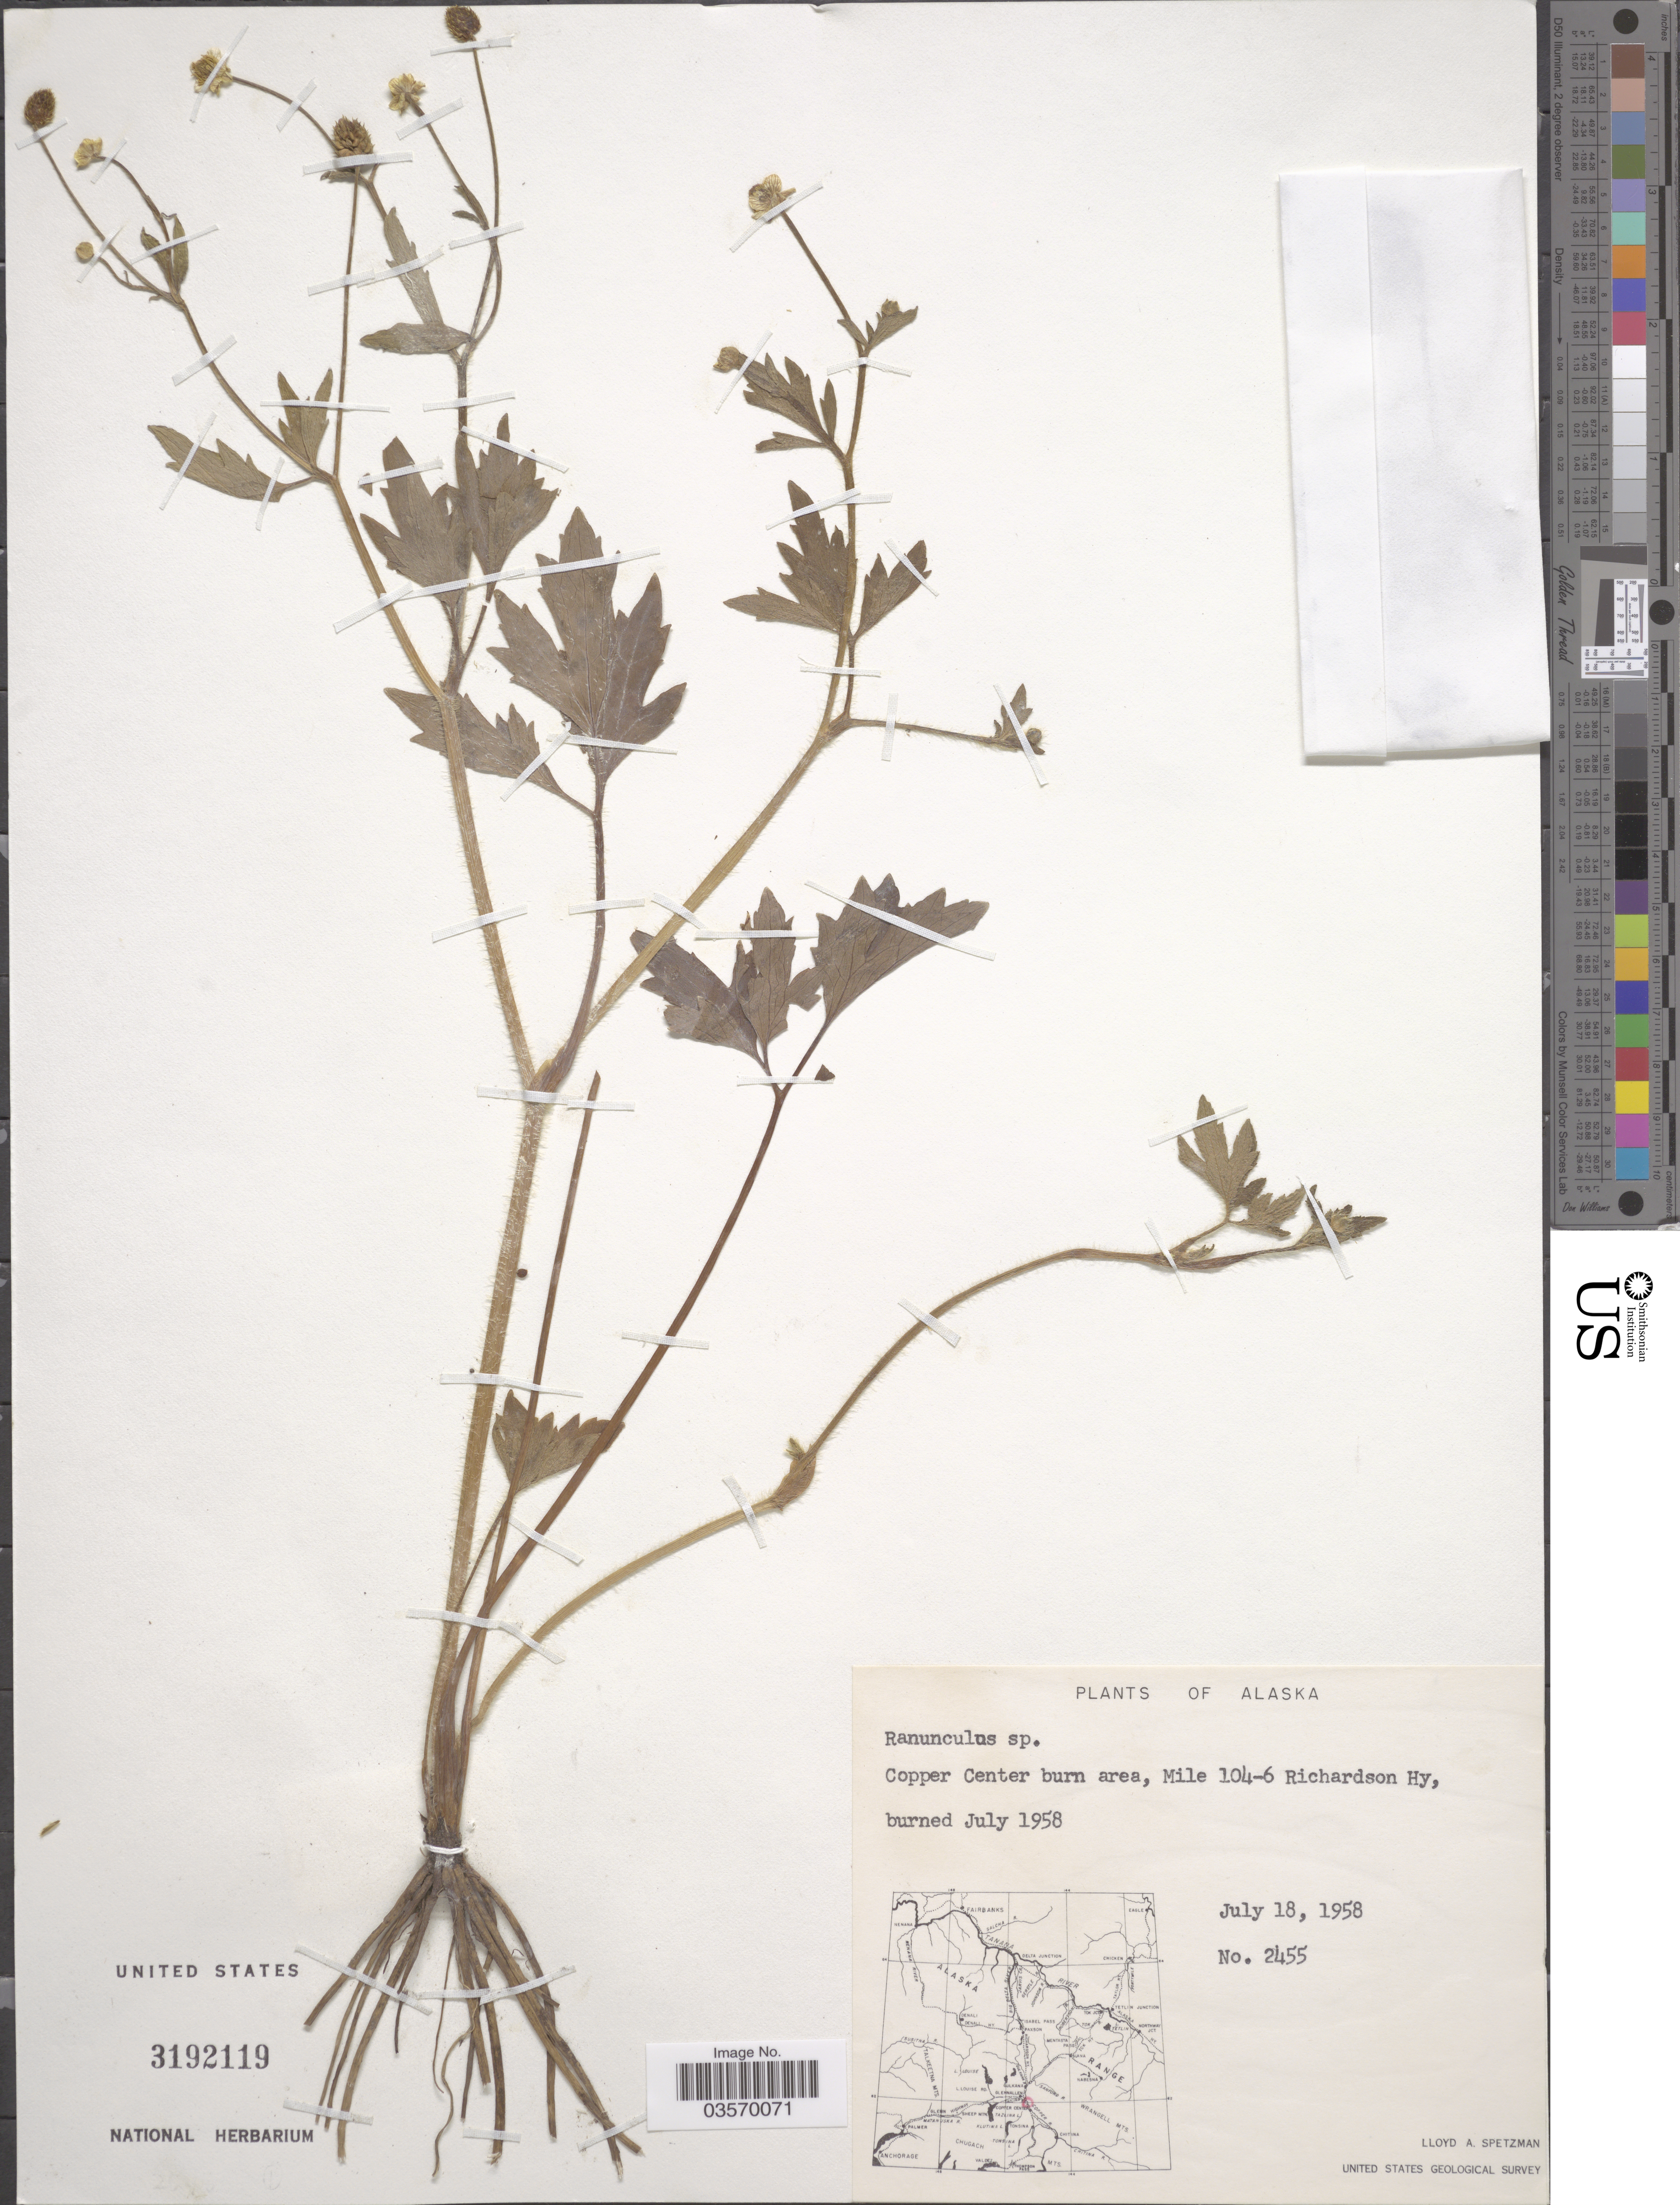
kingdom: Plantae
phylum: Tracheophyta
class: Magnoliopsida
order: Ranunculales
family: Ranunculaceae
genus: Ranunculus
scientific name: Ranunculus sp.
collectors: L. Spetzman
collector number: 2455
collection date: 1958-07-18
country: United States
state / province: Alaska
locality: Copper Center burn area, Mile 104-6 Richardson Hy.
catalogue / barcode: US 3192119